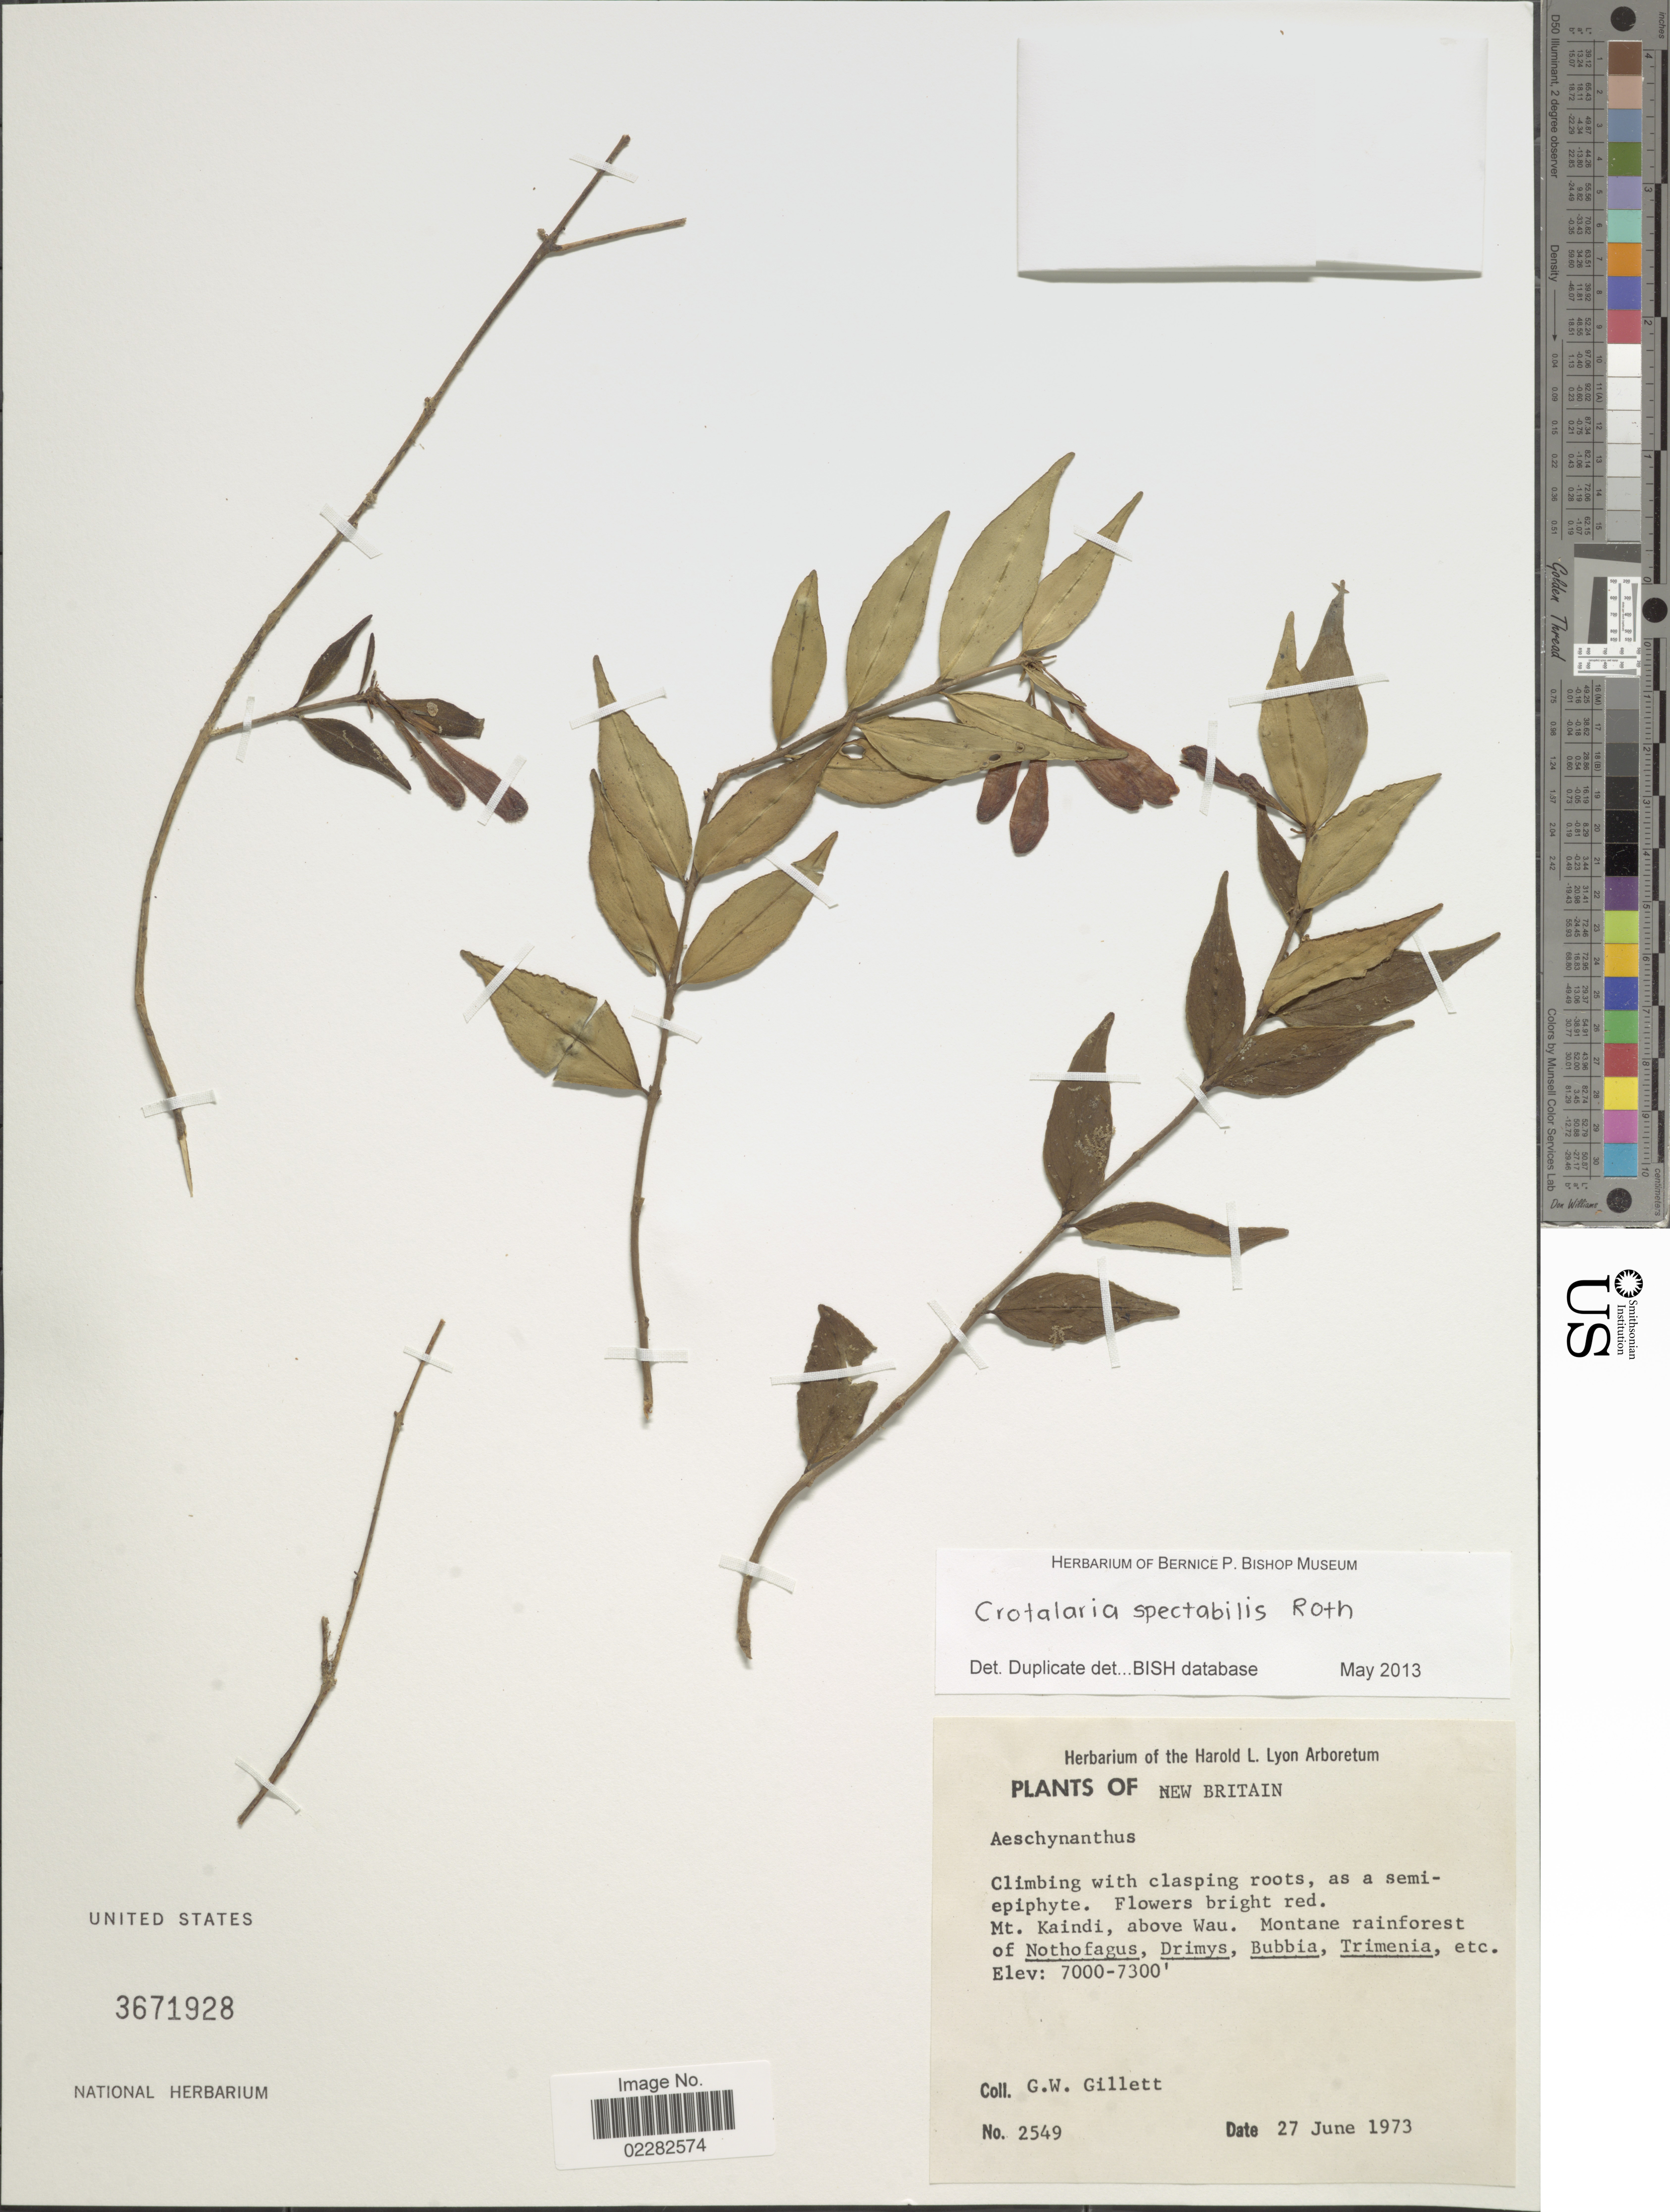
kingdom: Plantae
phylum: Tracheophyta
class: Magnoliopsida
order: Fabales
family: Fabaceae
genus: Crotalaria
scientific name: Crotalaria spectabilis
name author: Roth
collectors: G. Gillett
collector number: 2549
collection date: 1973-06-27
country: Papua New Guinea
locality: New Brittain, Mt. Kaindi, above Wau.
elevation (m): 2134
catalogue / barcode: US 3671928